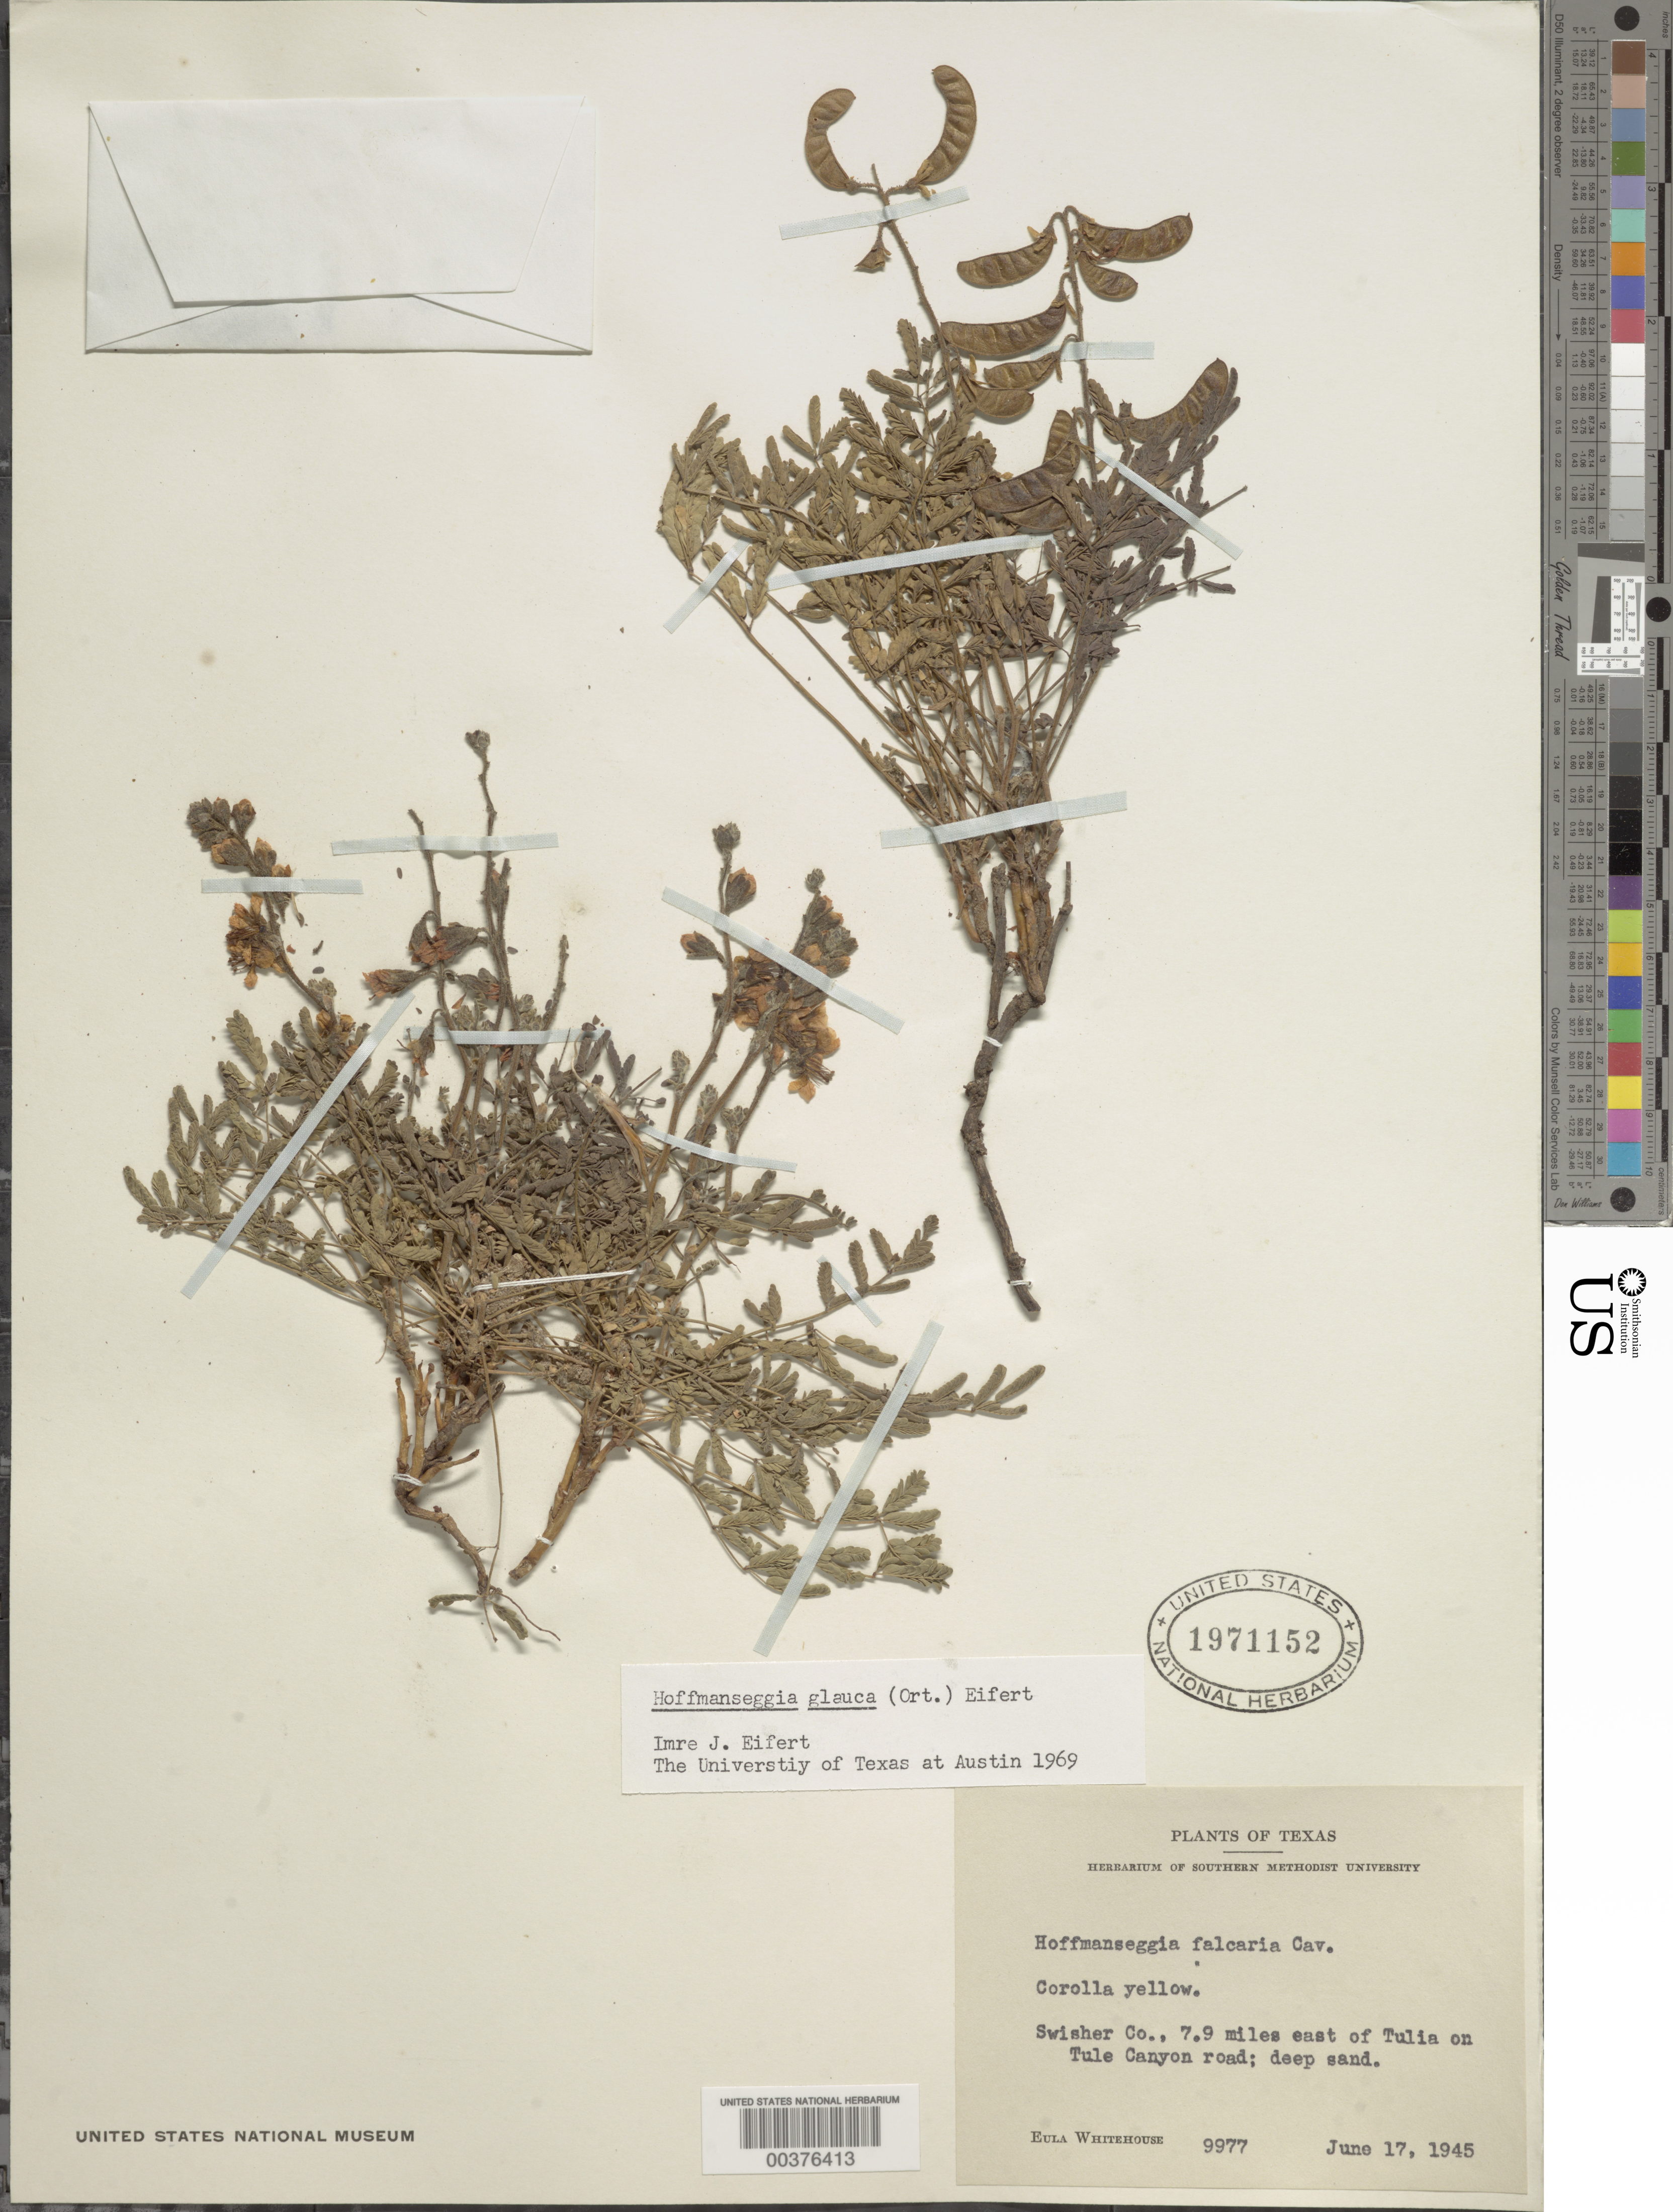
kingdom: Plantae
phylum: Tracheophyta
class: Magnoliopsida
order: Fabales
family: Fabaceae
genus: Hoffmannseggia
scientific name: Hoffmannseggia glauca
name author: (Ortega) Eifert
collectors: E. Whitehouse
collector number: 9977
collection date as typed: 17 Jun 1945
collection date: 1945-06-17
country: United States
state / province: Texas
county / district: Swisher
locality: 7.9 mi e of tulia on tule canyon road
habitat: Deep sand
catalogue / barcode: US 1971152